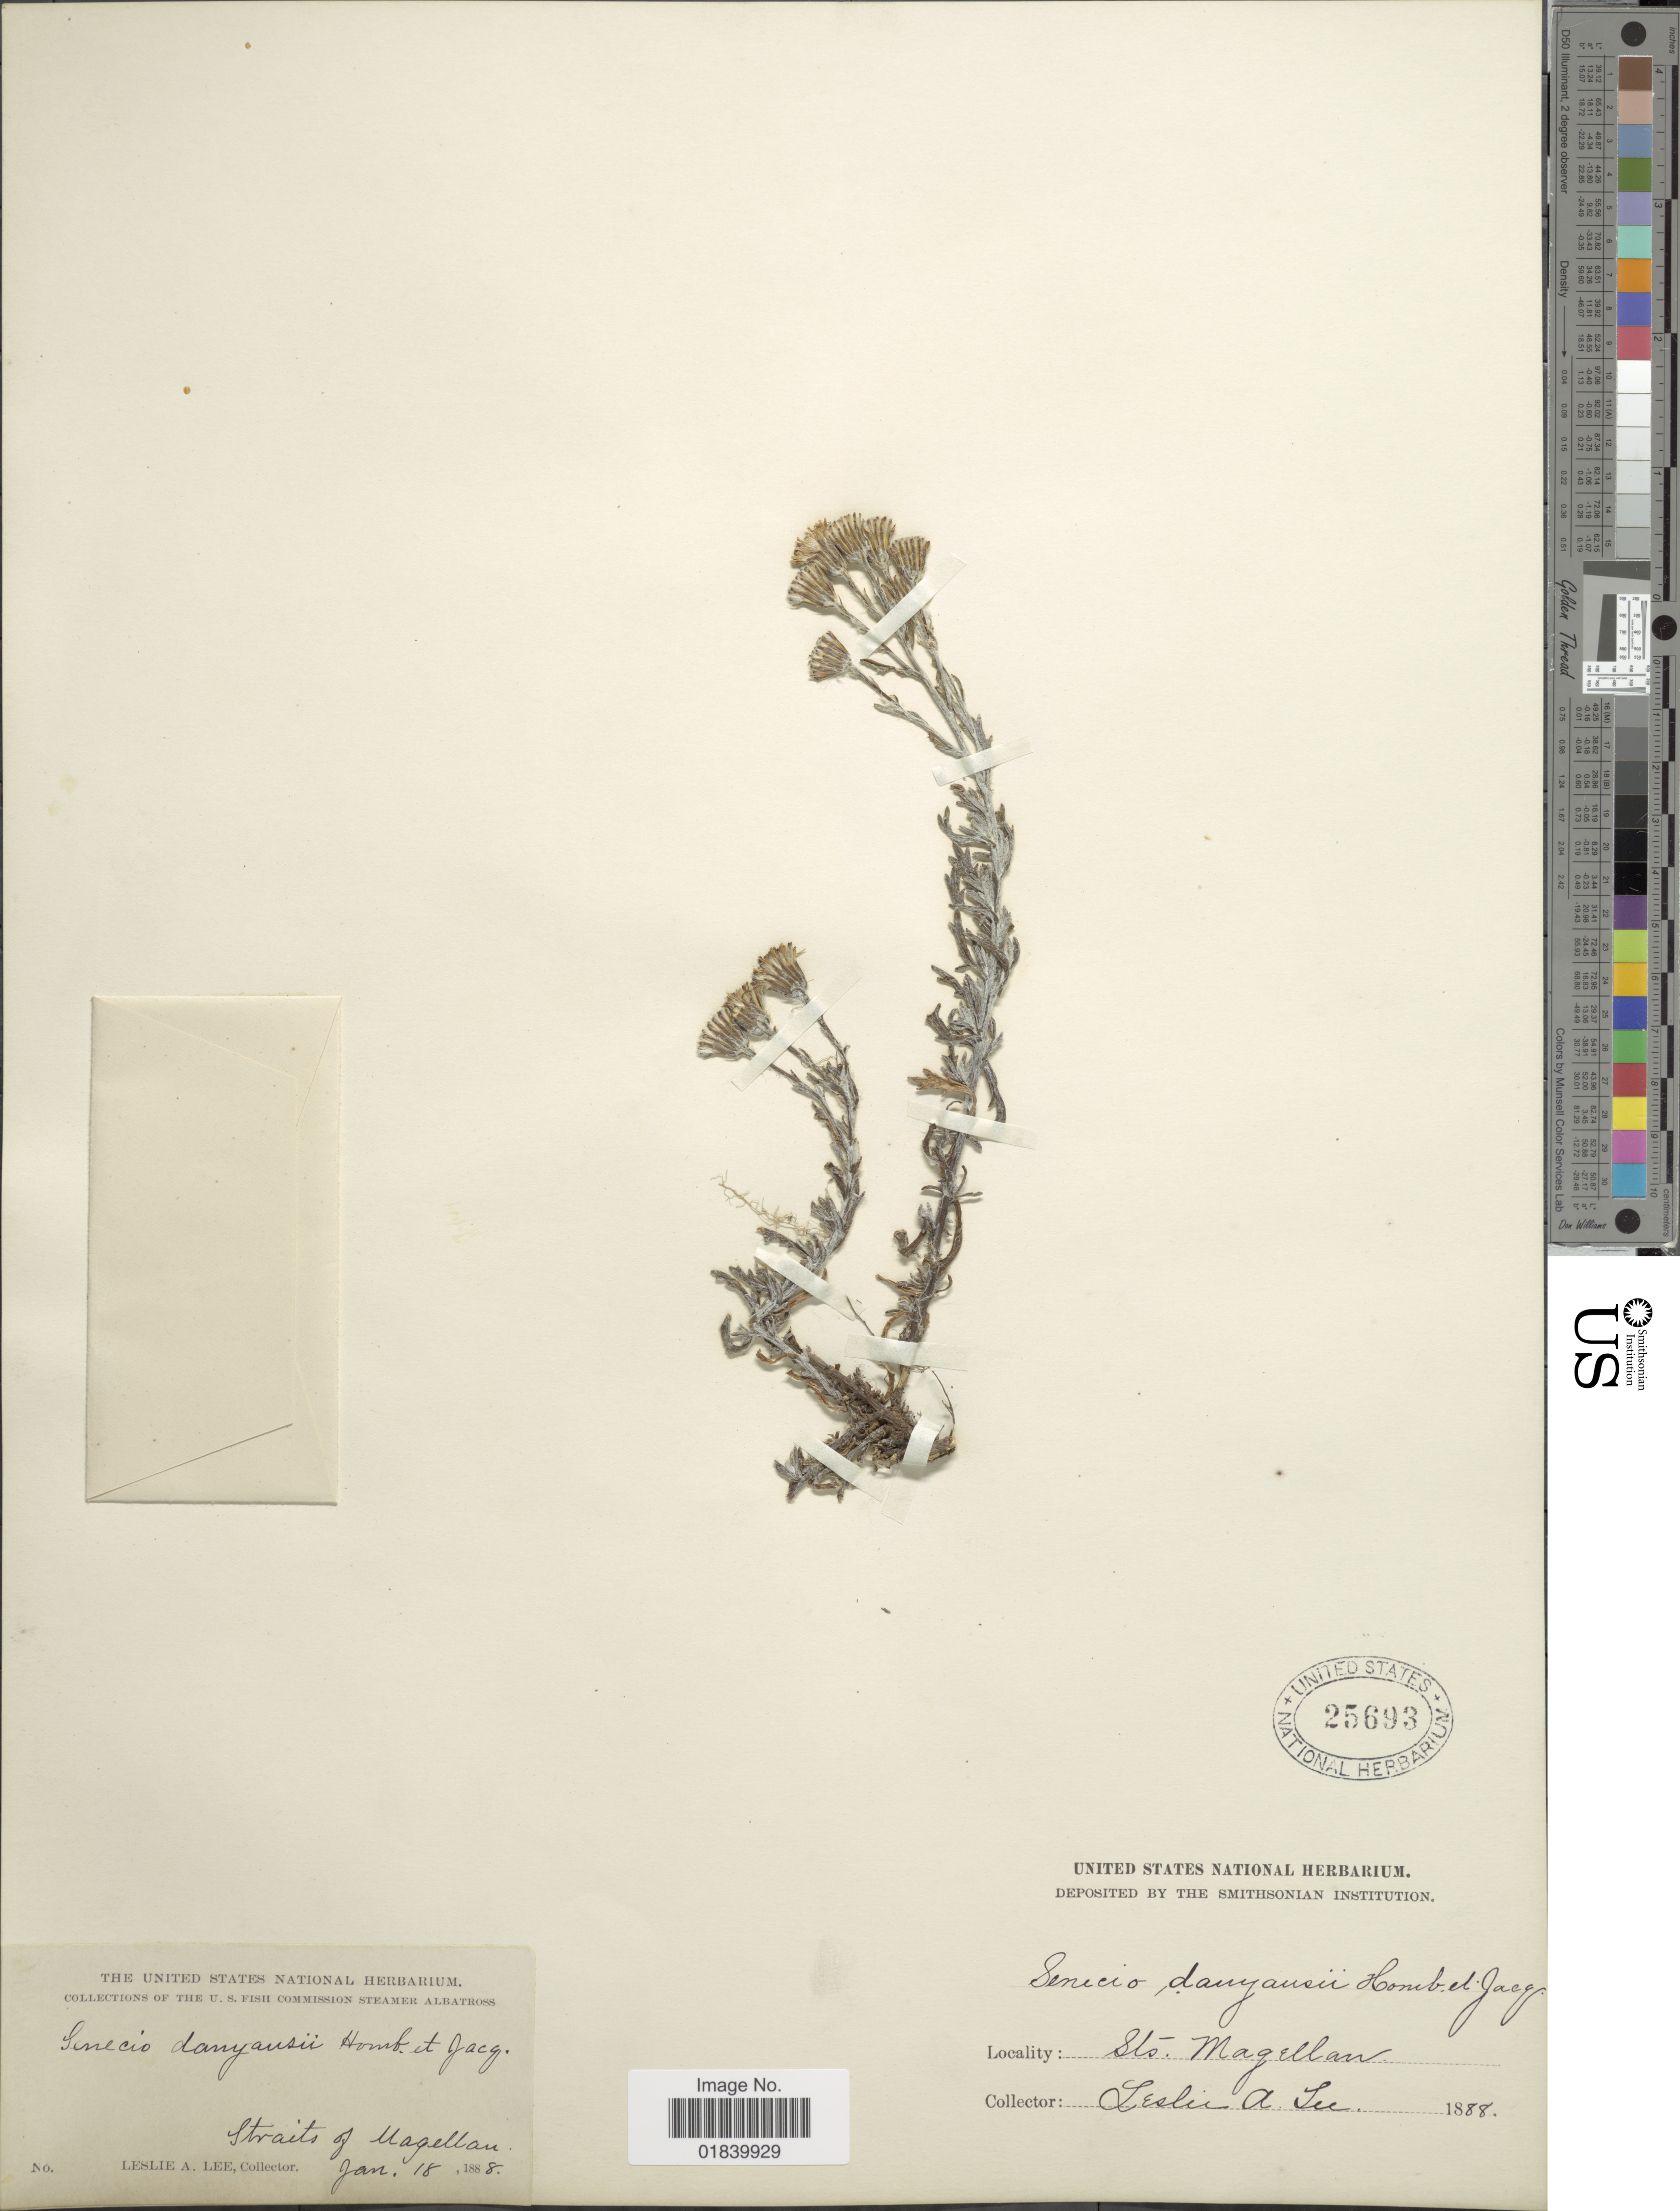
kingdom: Plantae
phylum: Tracheophyta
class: Magnoliopsida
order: Asterales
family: Asteraceae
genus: Senecio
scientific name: Senecio patagonicus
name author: Hook. & Arn.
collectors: L. Lee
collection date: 1888-01-18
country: Chile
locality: Straits of Magellan.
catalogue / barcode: US 25693